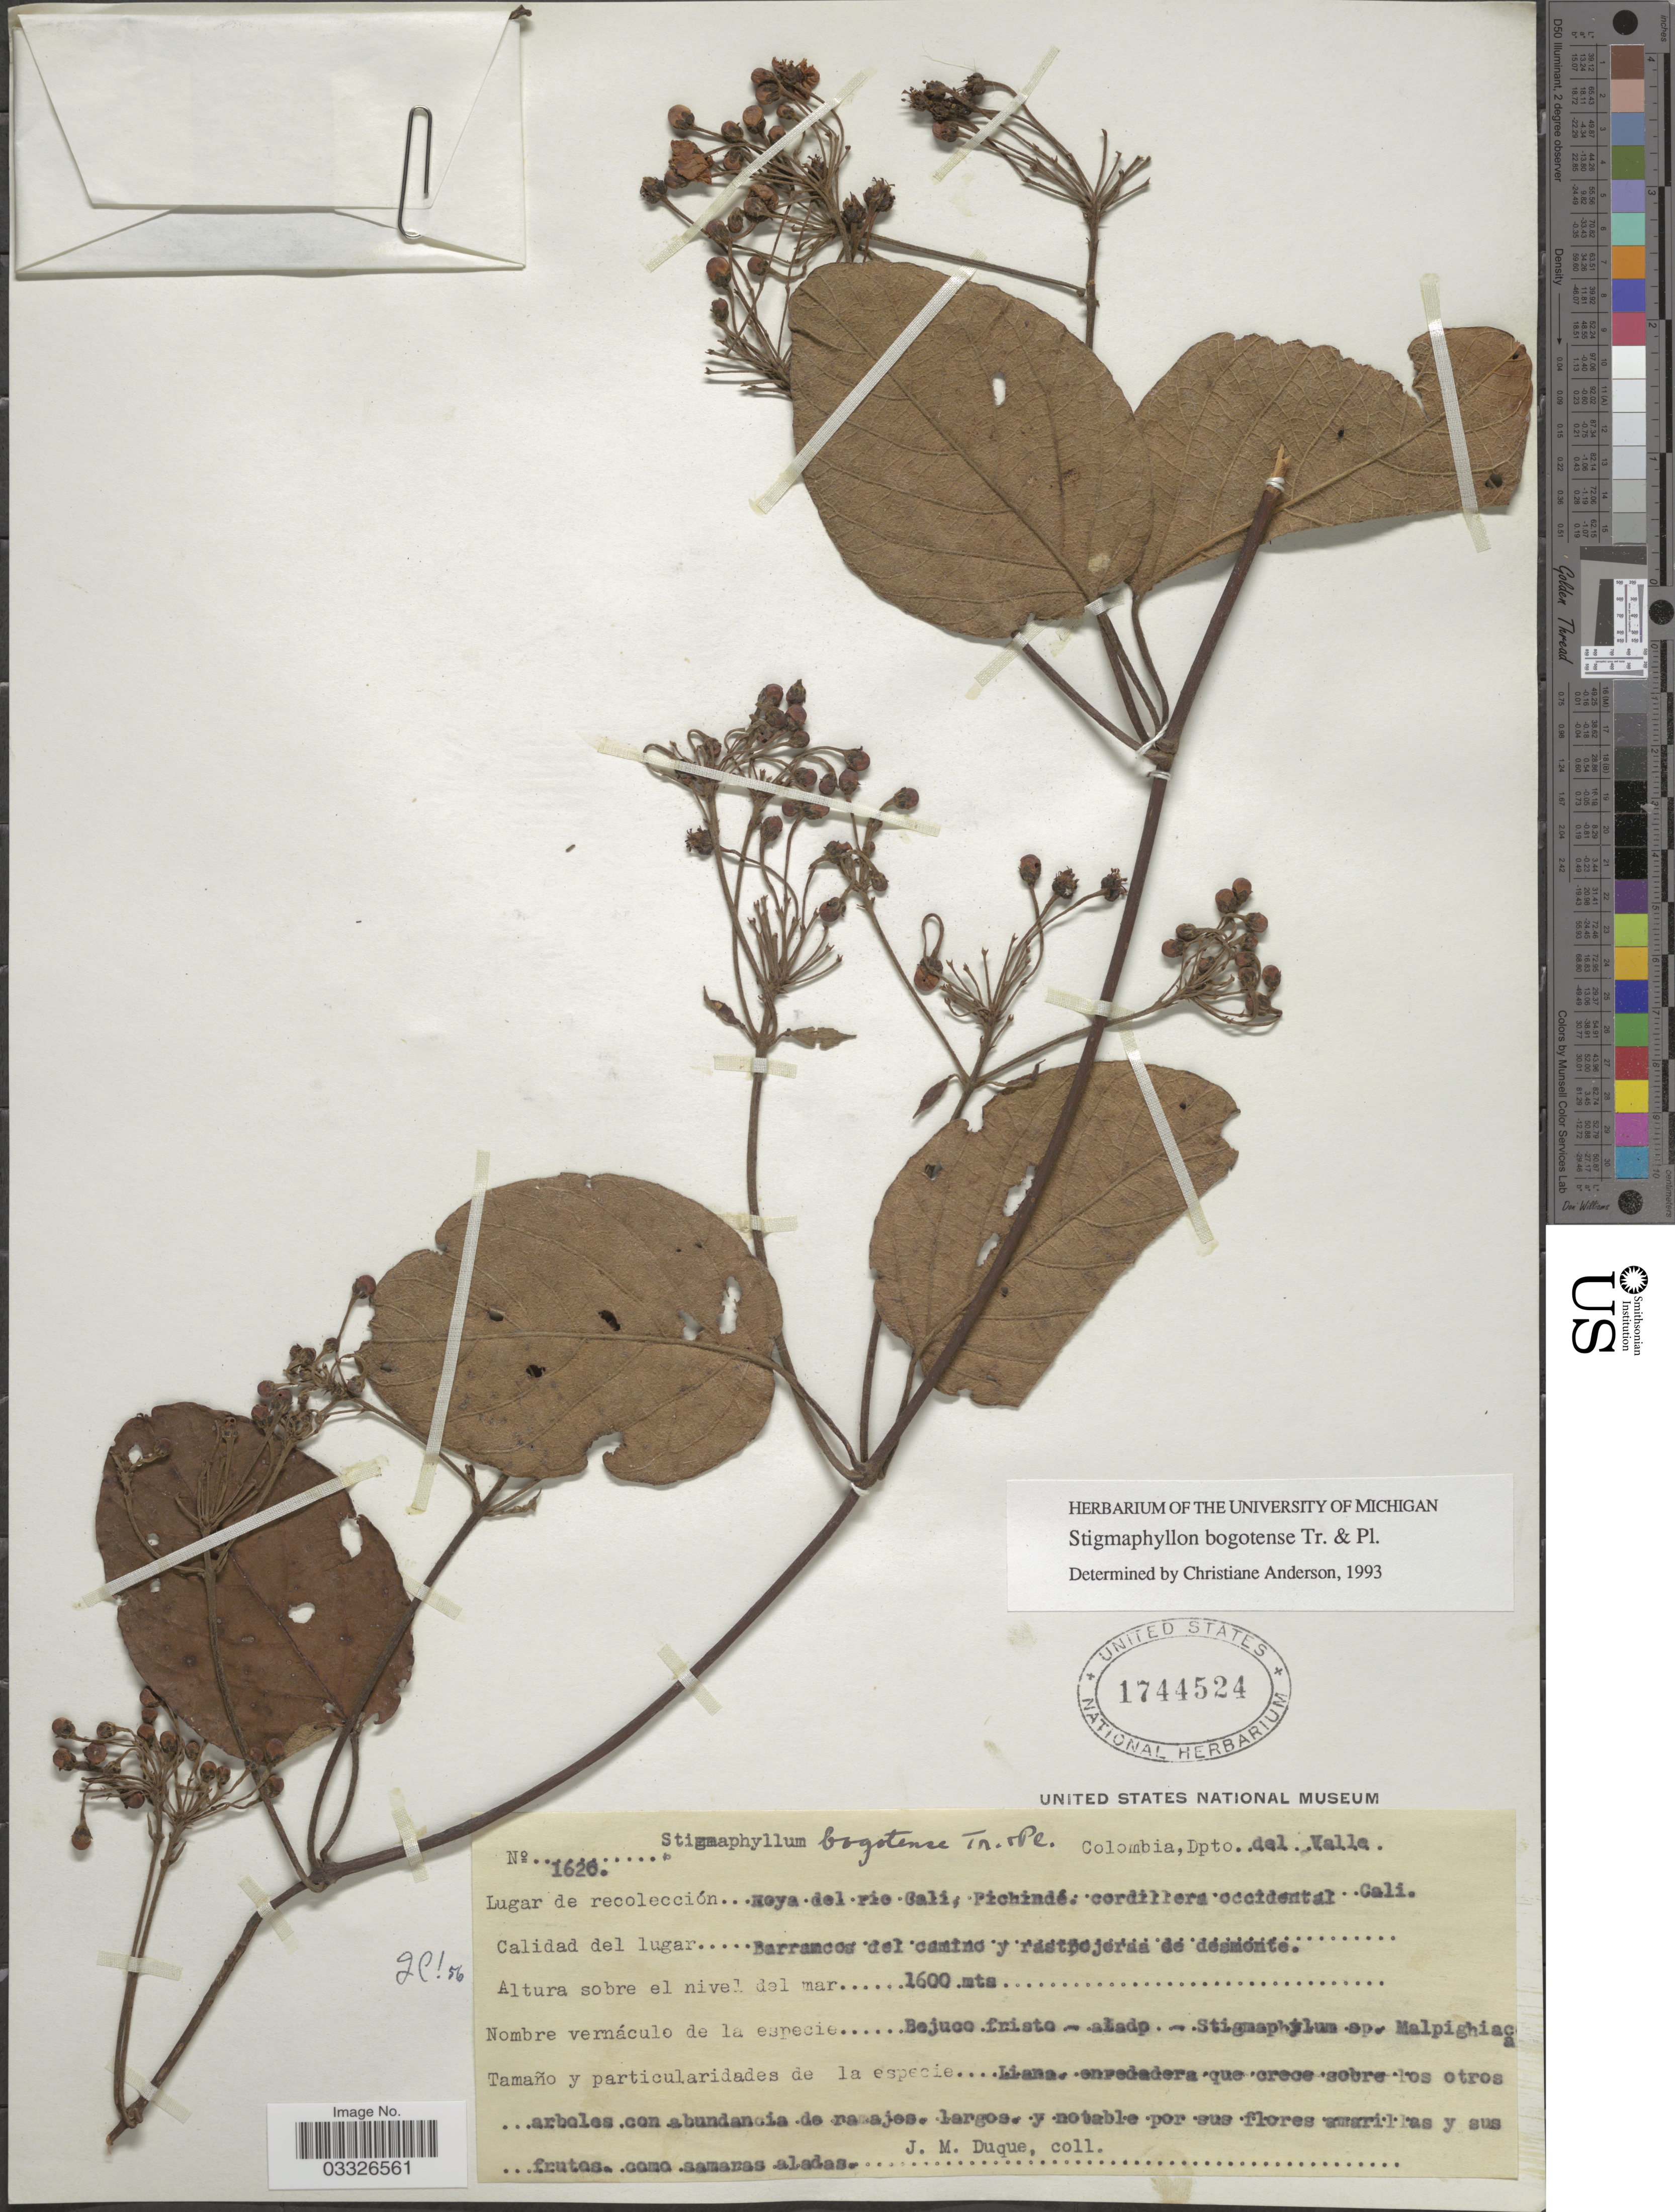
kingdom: Plantae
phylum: Tracheophyta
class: Magnoliopsida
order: Malpighiales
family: Malpighiaceae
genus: Stigmaphyllon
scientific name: Stigmaphyllon bogotense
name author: Triana & Planch.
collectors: J. Duque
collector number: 1628*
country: Colombia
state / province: Valle del Cauca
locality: Dpto. del Valle. Hoya del rio Cali, Pichindé, cordillera occidental. Cali.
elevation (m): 1600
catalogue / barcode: US 1744524